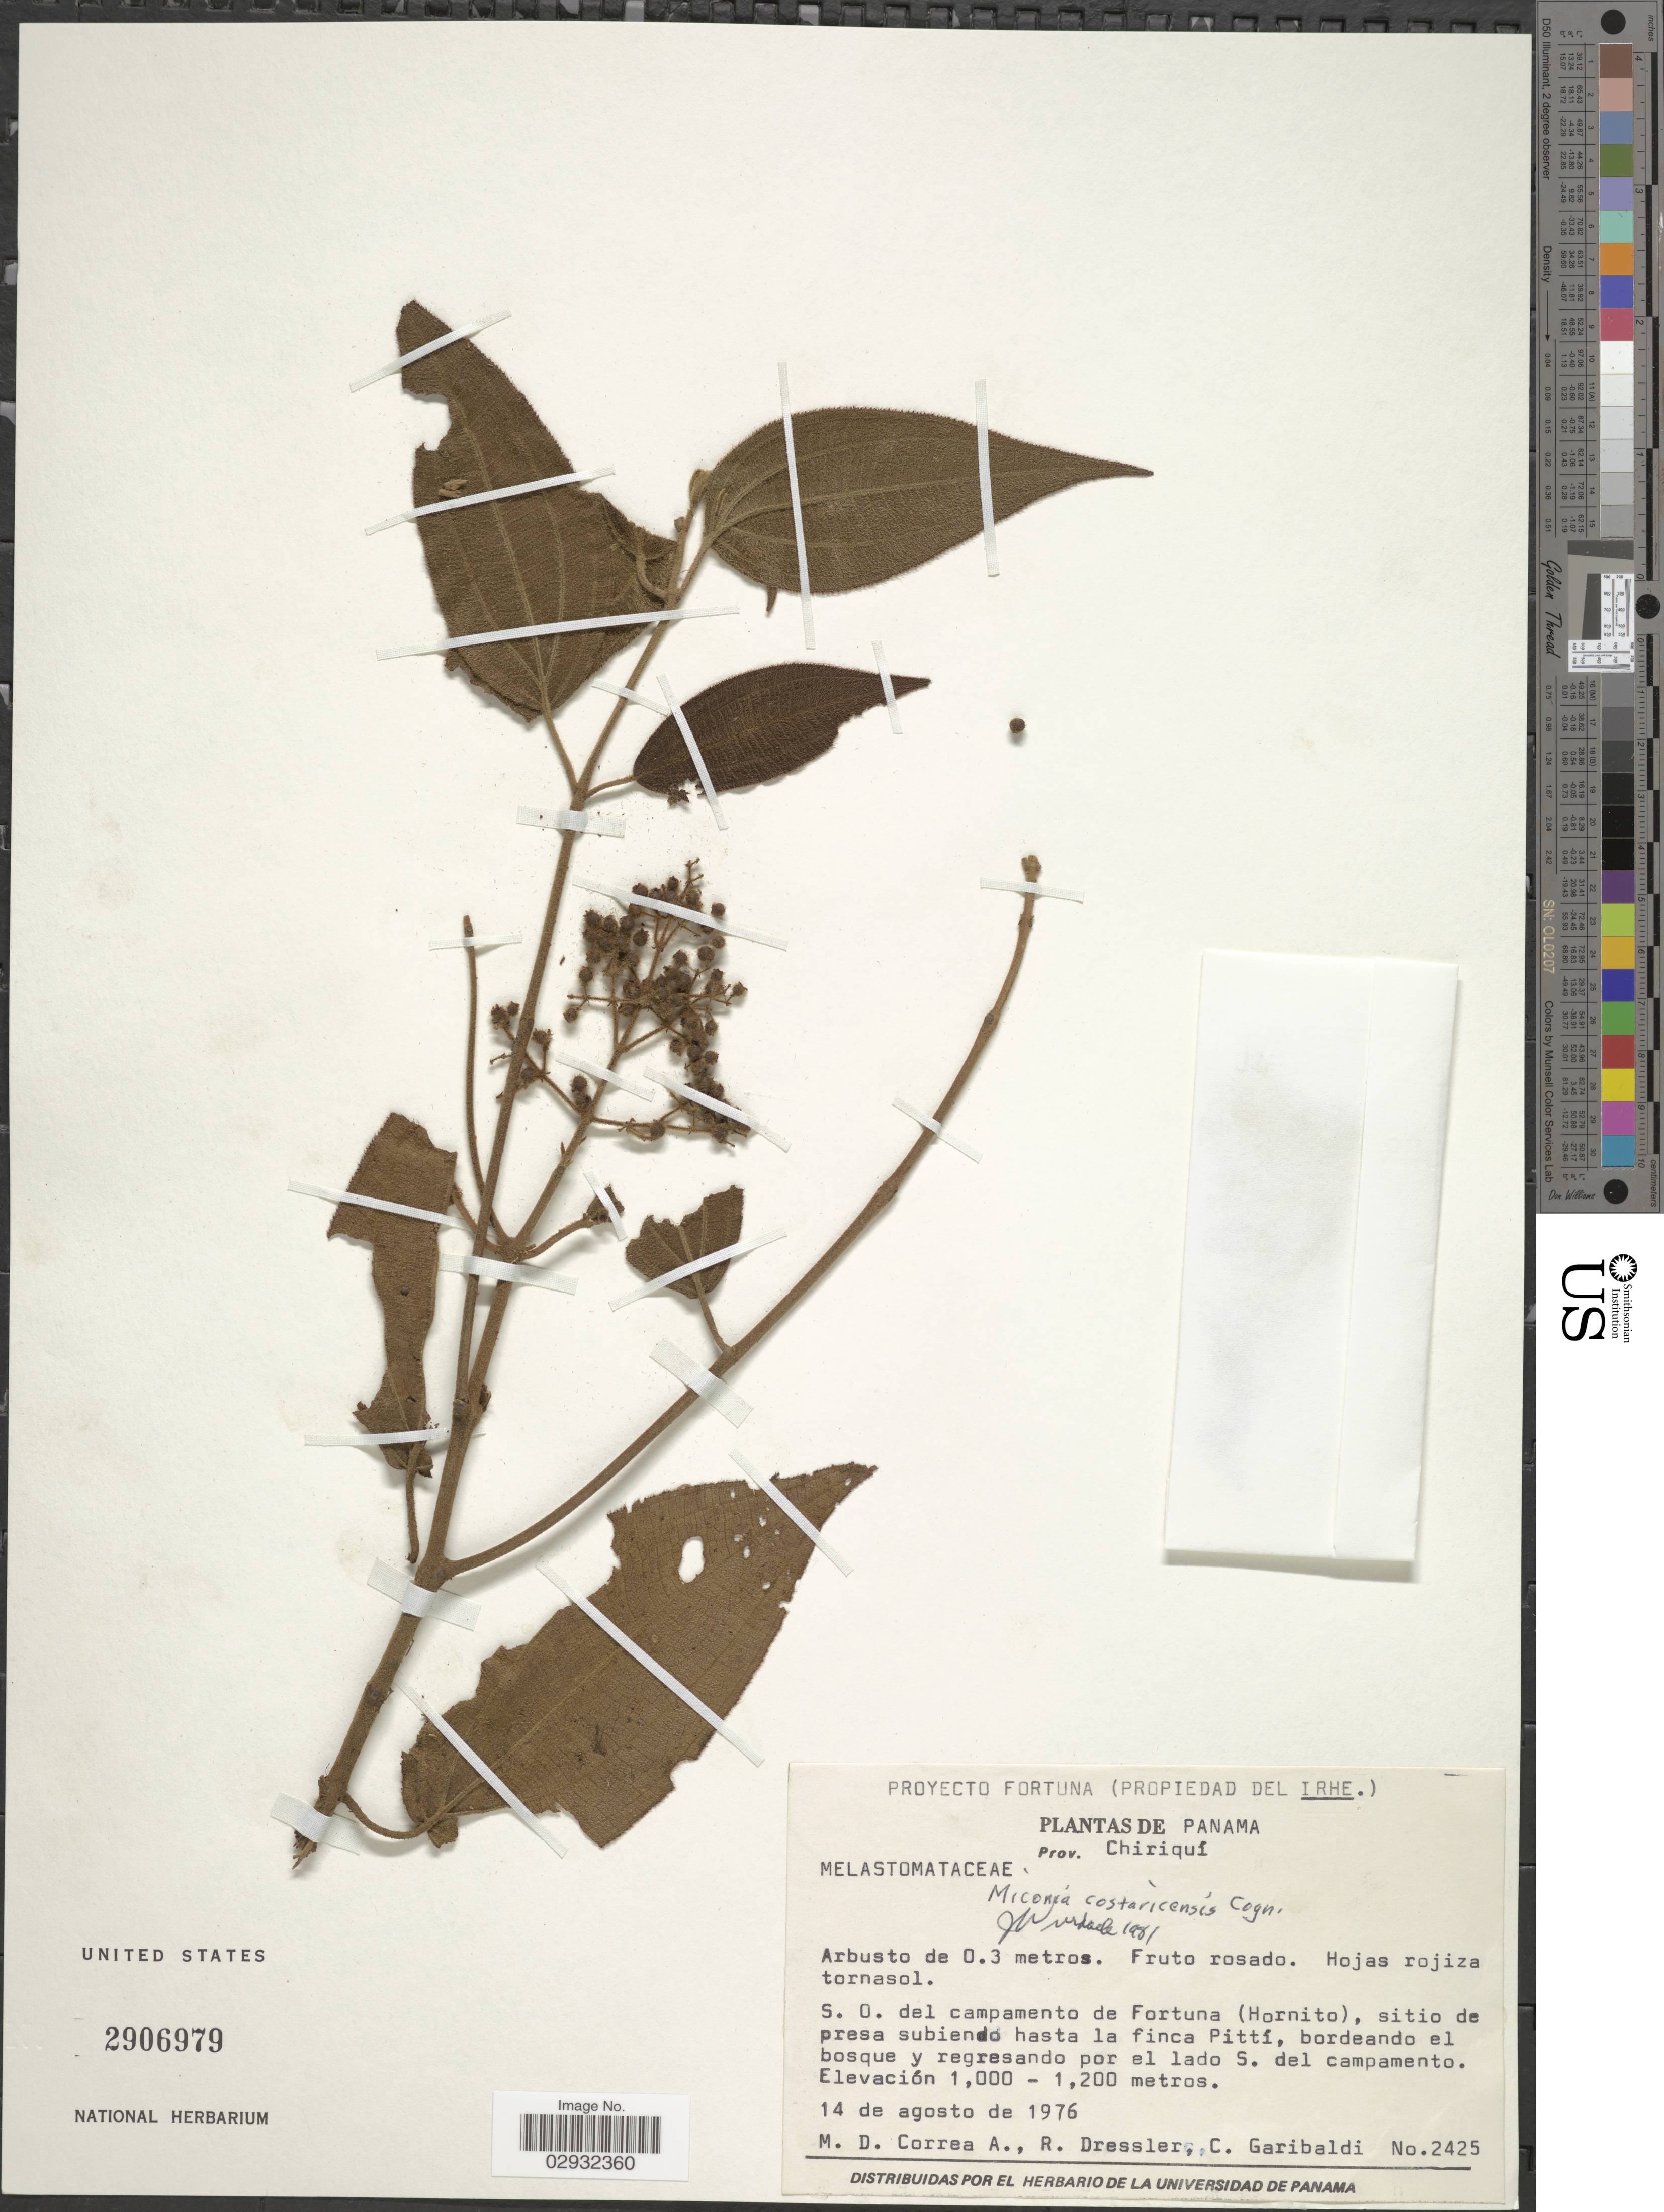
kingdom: Plantae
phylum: Tracheophyta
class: Magnoliopsida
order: Myrtales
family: Melastomataceae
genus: Miconia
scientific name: Miconia costaricensis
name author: Cogn.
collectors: M. D. Corrêa-A., R. Dressler & C. Garibaldi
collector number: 2425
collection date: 1976-08-14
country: Panama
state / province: Chiriqui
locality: S.O. del campamento de Fortuna (Hornito), sitio de presa subiendo hasta la finca Pittí, bordeando el bosque y regresando por el lado S. del campamento.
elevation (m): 1000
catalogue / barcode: US 2906979